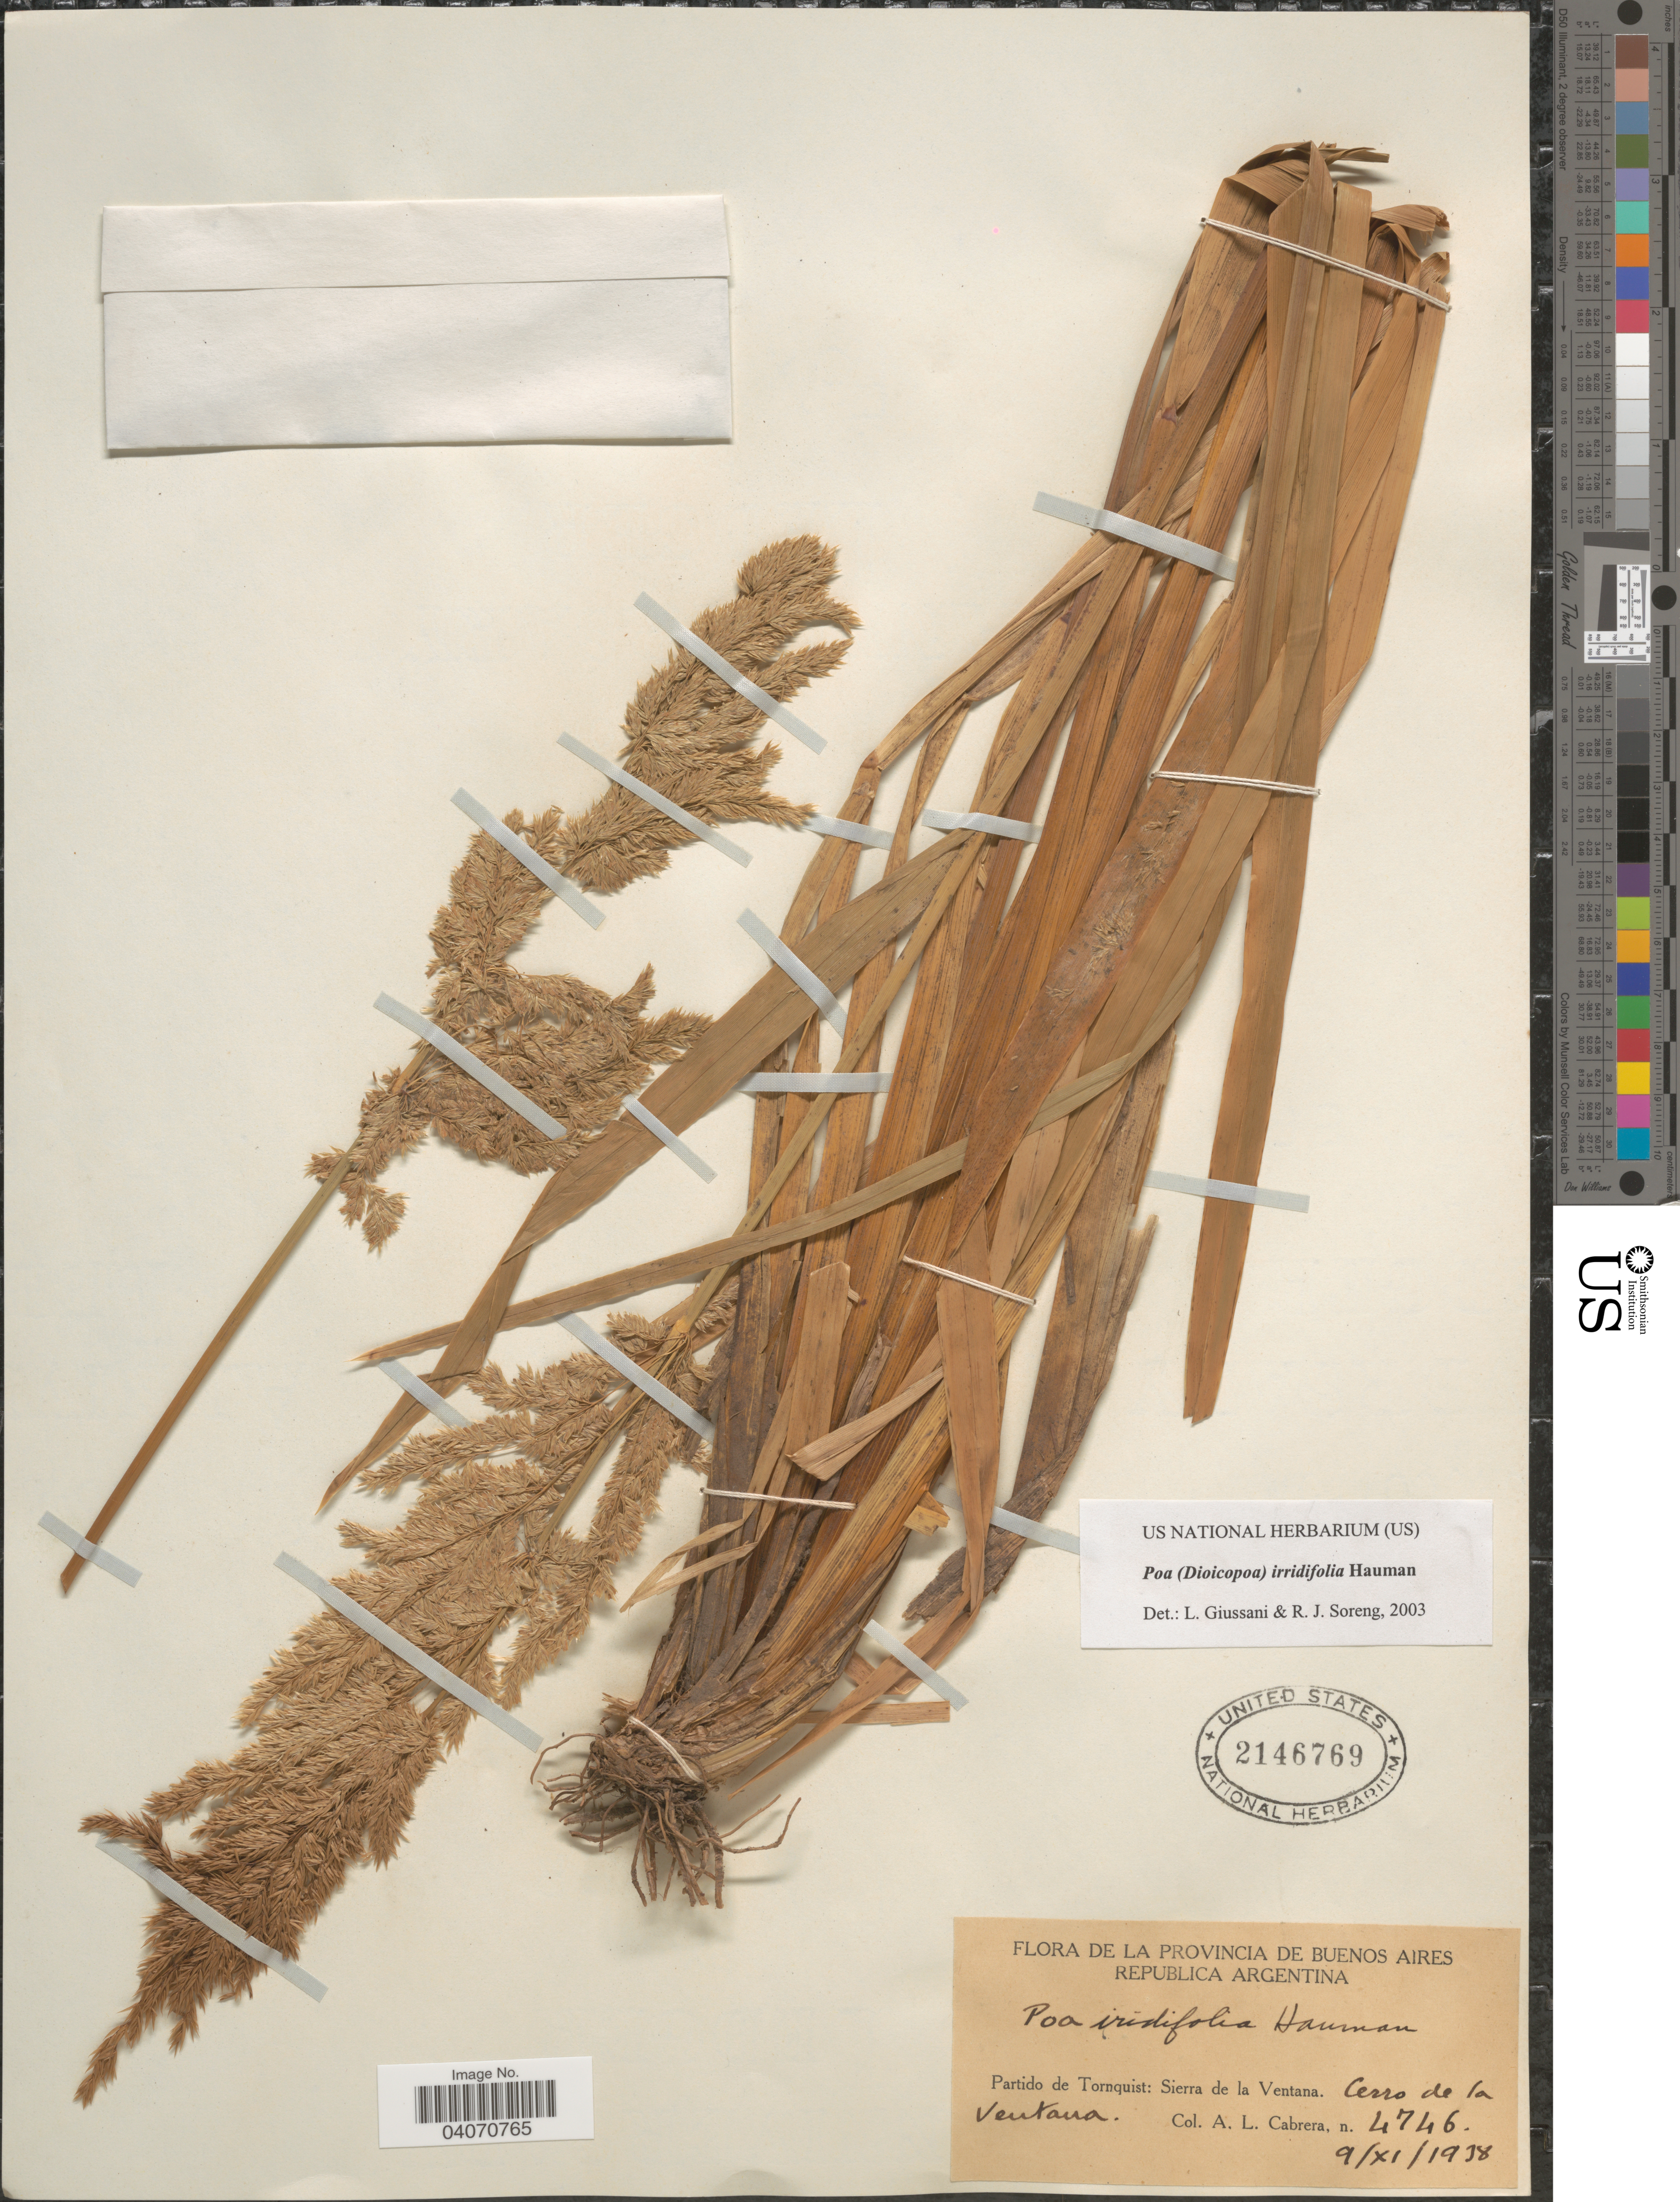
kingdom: Plantae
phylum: Tracheophyta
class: Liliopsida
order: Poales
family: Poaceae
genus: Poa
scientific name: Poa iridifolia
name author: Hauman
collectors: A. L. Cabrera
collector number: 4746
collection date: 1938-11-09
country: Argentina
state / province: Buenos Aires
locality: Partido de Tornquist: Sierra de la Ventana. Cerro de la Ventana.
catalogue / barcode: US 2146769